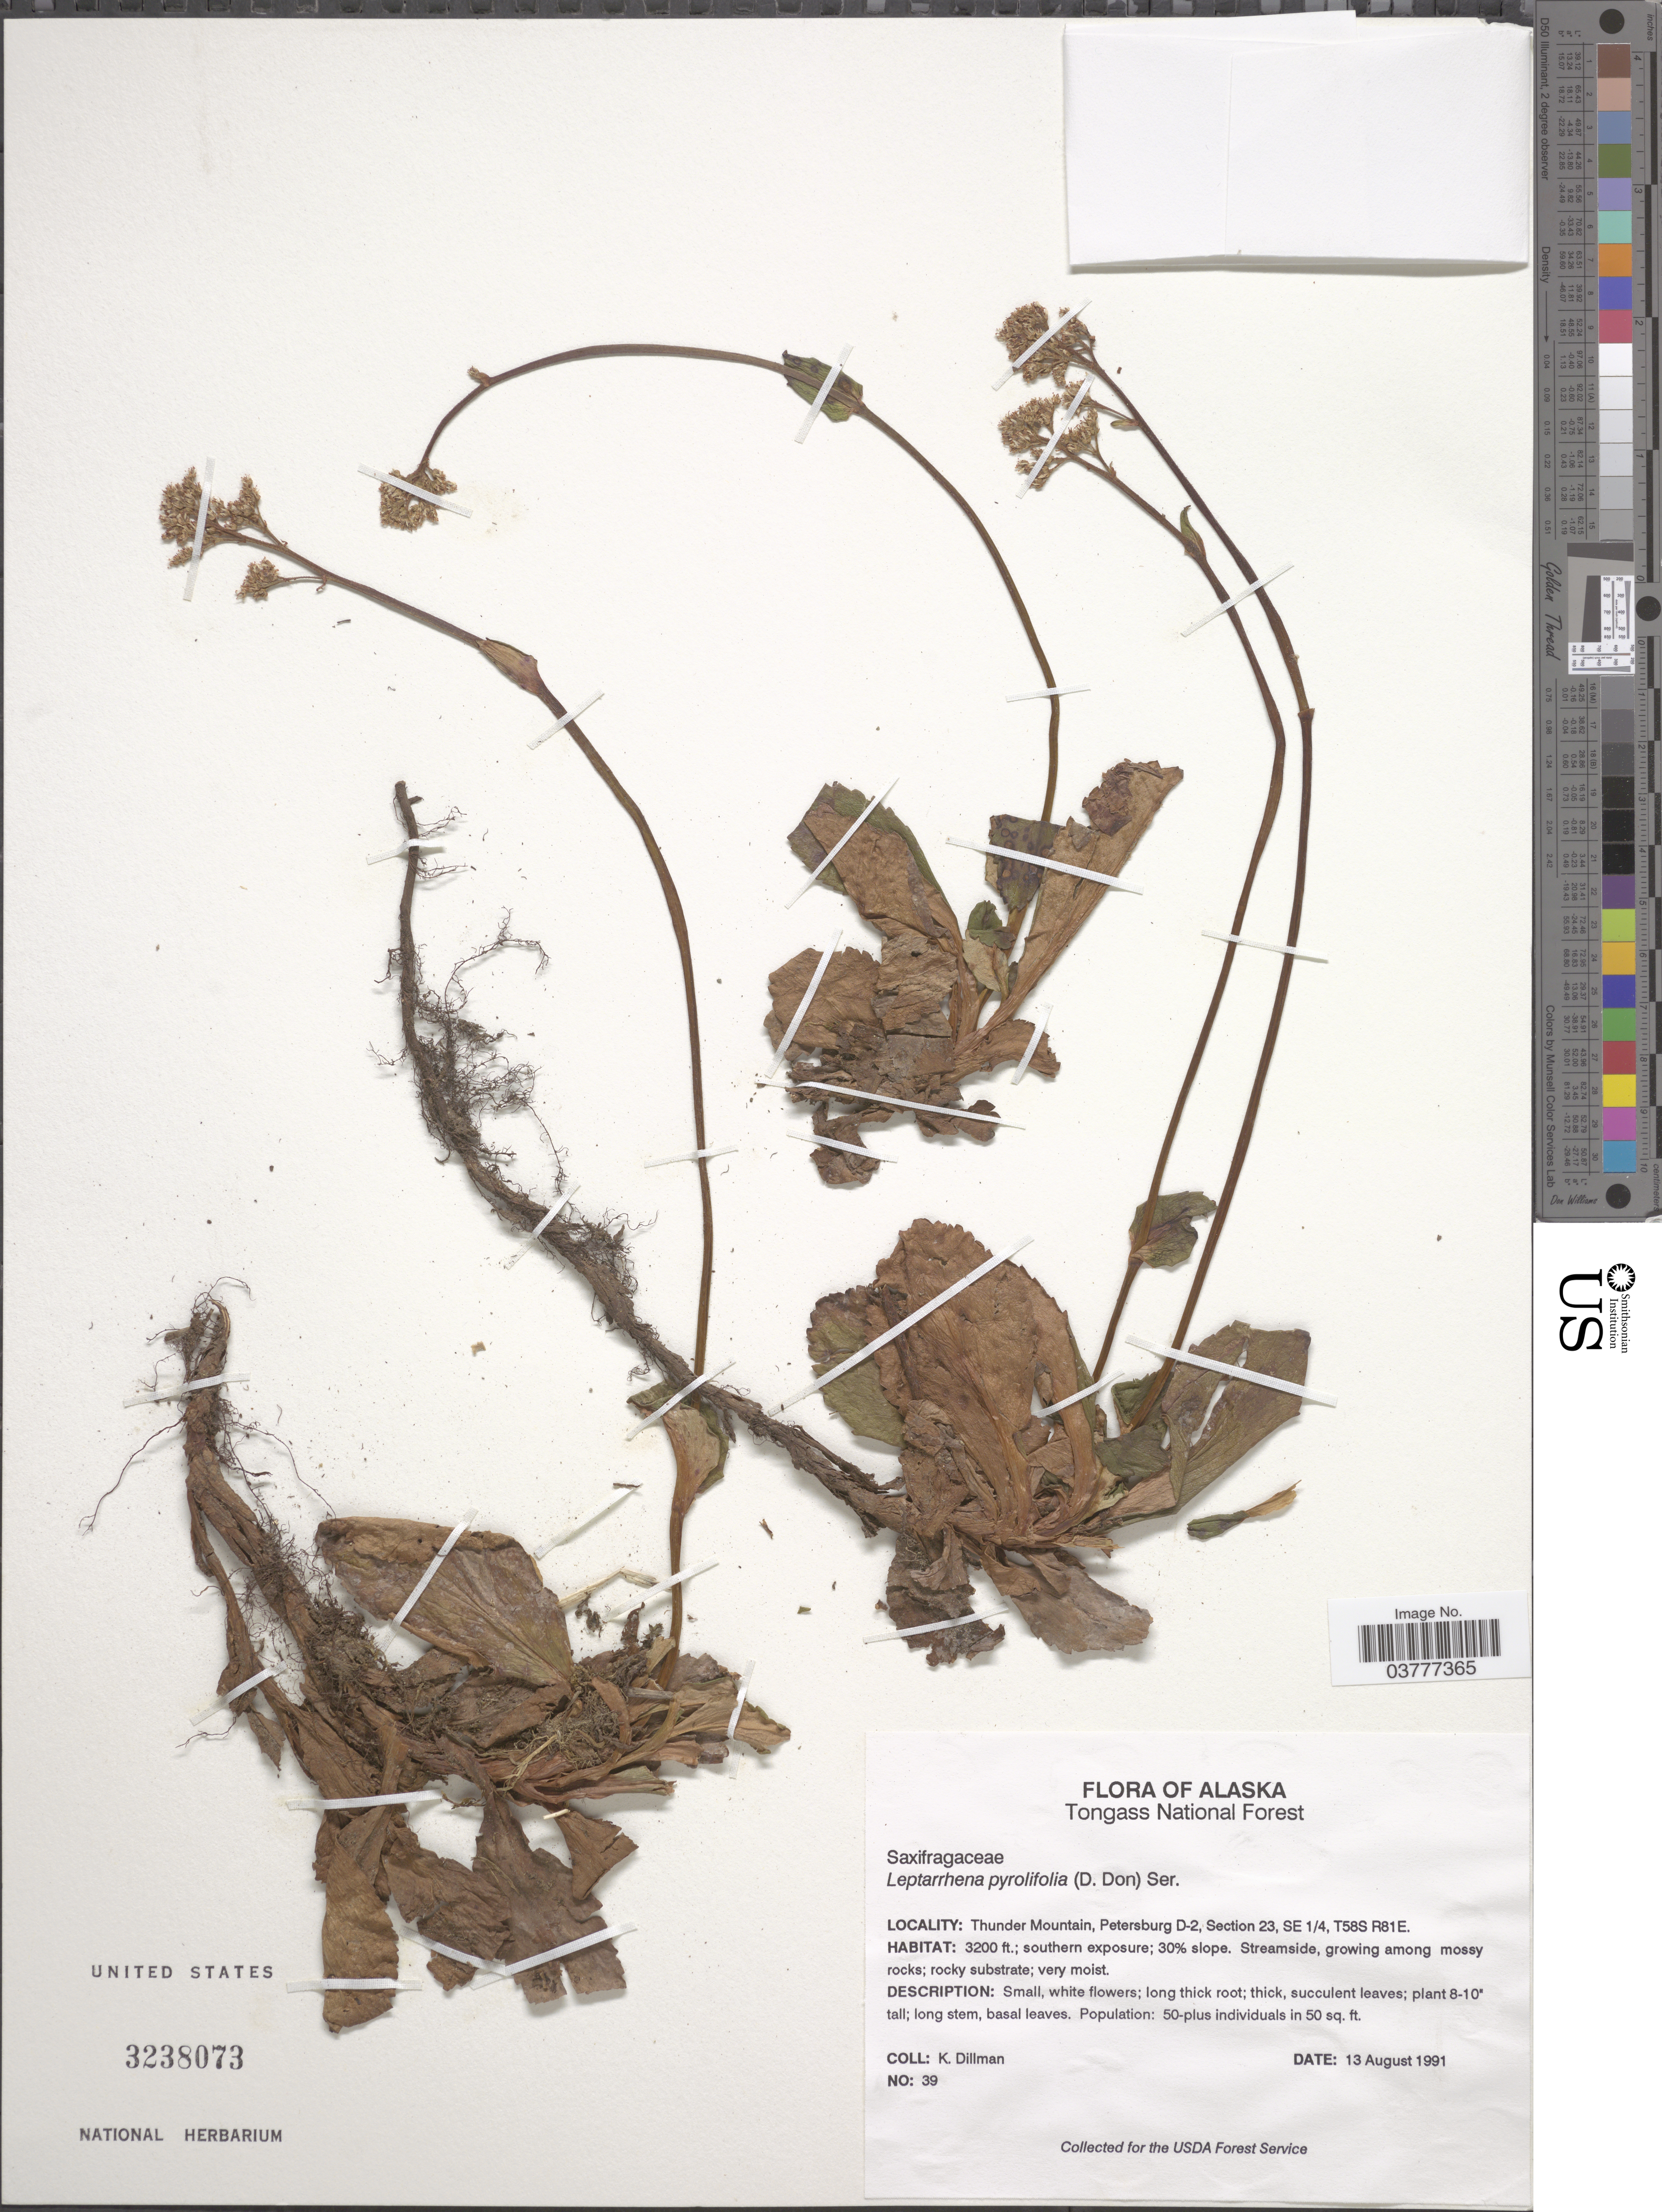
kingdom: Plantae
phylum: Tracheophyta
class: Magnoliopsida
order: Saxifragales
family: Saxifragaceae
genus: Leptarrhena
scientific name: Leptarrhena pyrolifolia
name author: (D. Don) Ser.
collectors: K. Dillman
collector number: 39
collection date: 1991-08-13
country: United States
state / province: Alaska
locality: Tongass National Forest. Thunder Mountain, Petersburg D-2, Section 23, SE¼, T58S R81E.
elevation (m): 975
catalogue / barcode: US 3238073